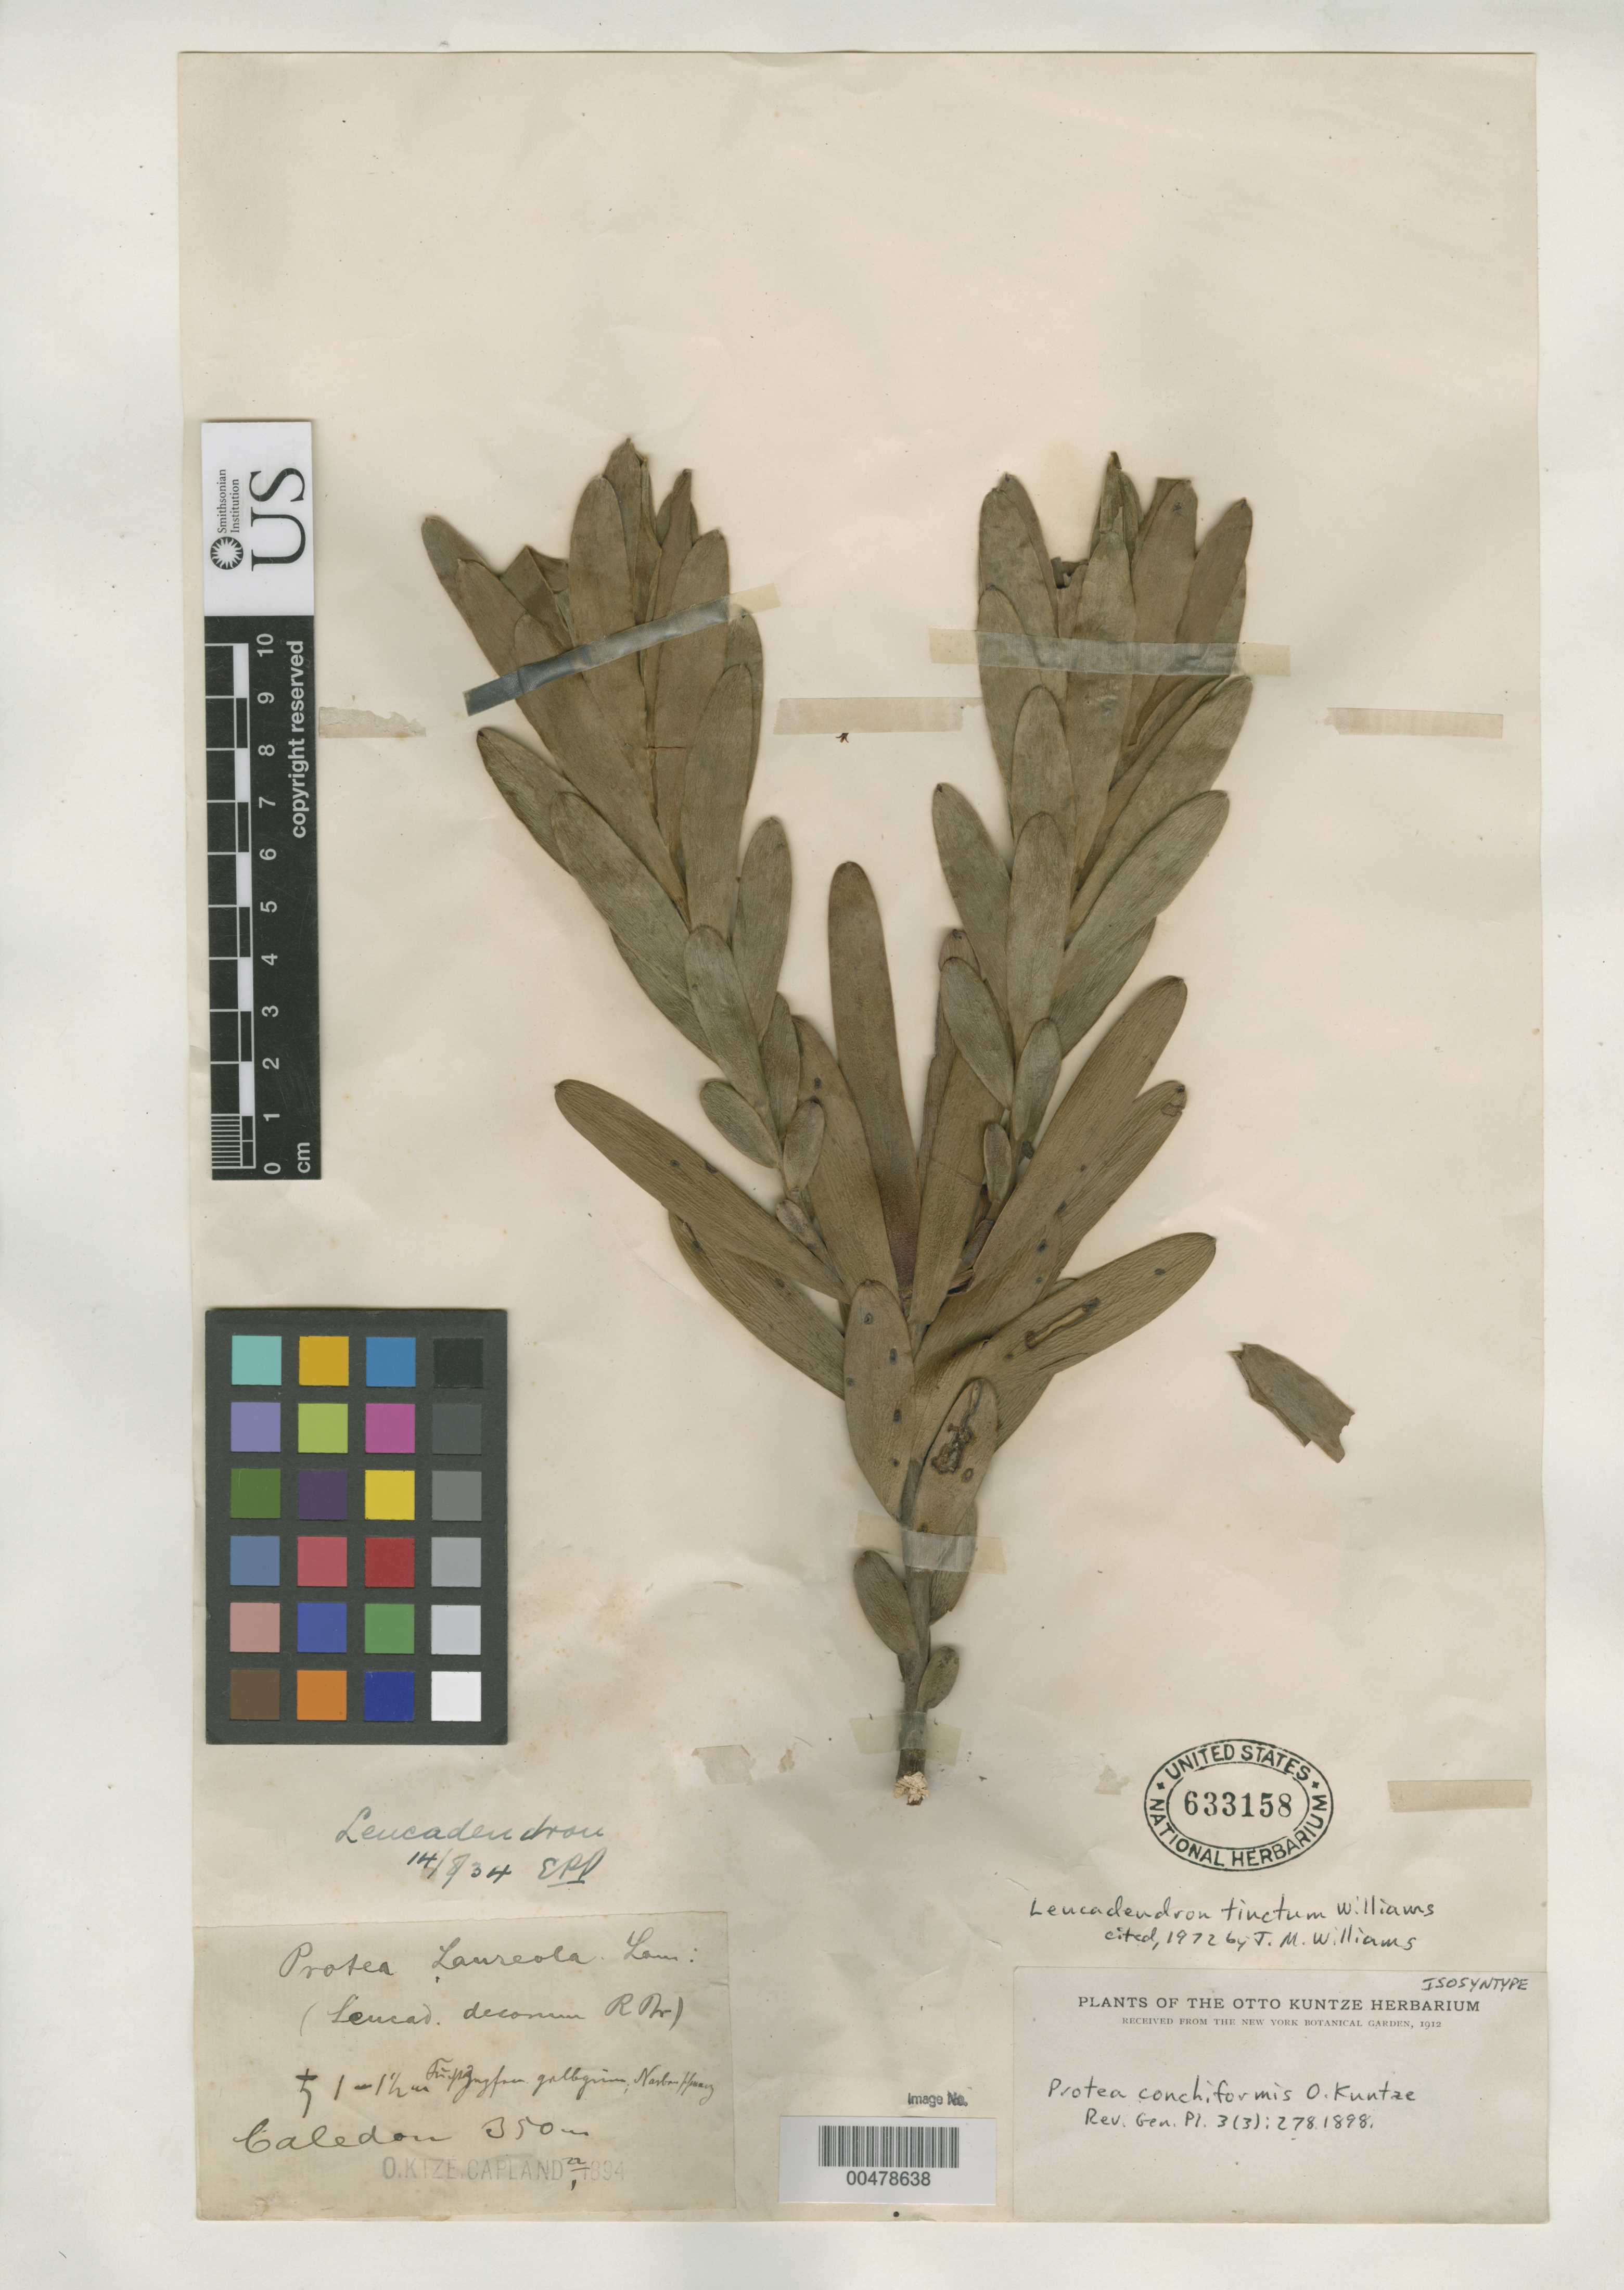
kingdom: Plantae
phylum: Tracheophyta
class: Magnoliopsida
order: Proteales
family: Proteaceae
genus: Protea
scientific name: Protea conchiformis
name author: Kuntze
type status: Isosyntype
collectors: C.E.O. Kuntze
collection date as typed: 22 Jan 1894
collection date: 1894-01-22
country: South Africa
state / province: Western Cape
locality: Caledon, Capland.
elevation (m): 350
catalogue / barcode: US 633158